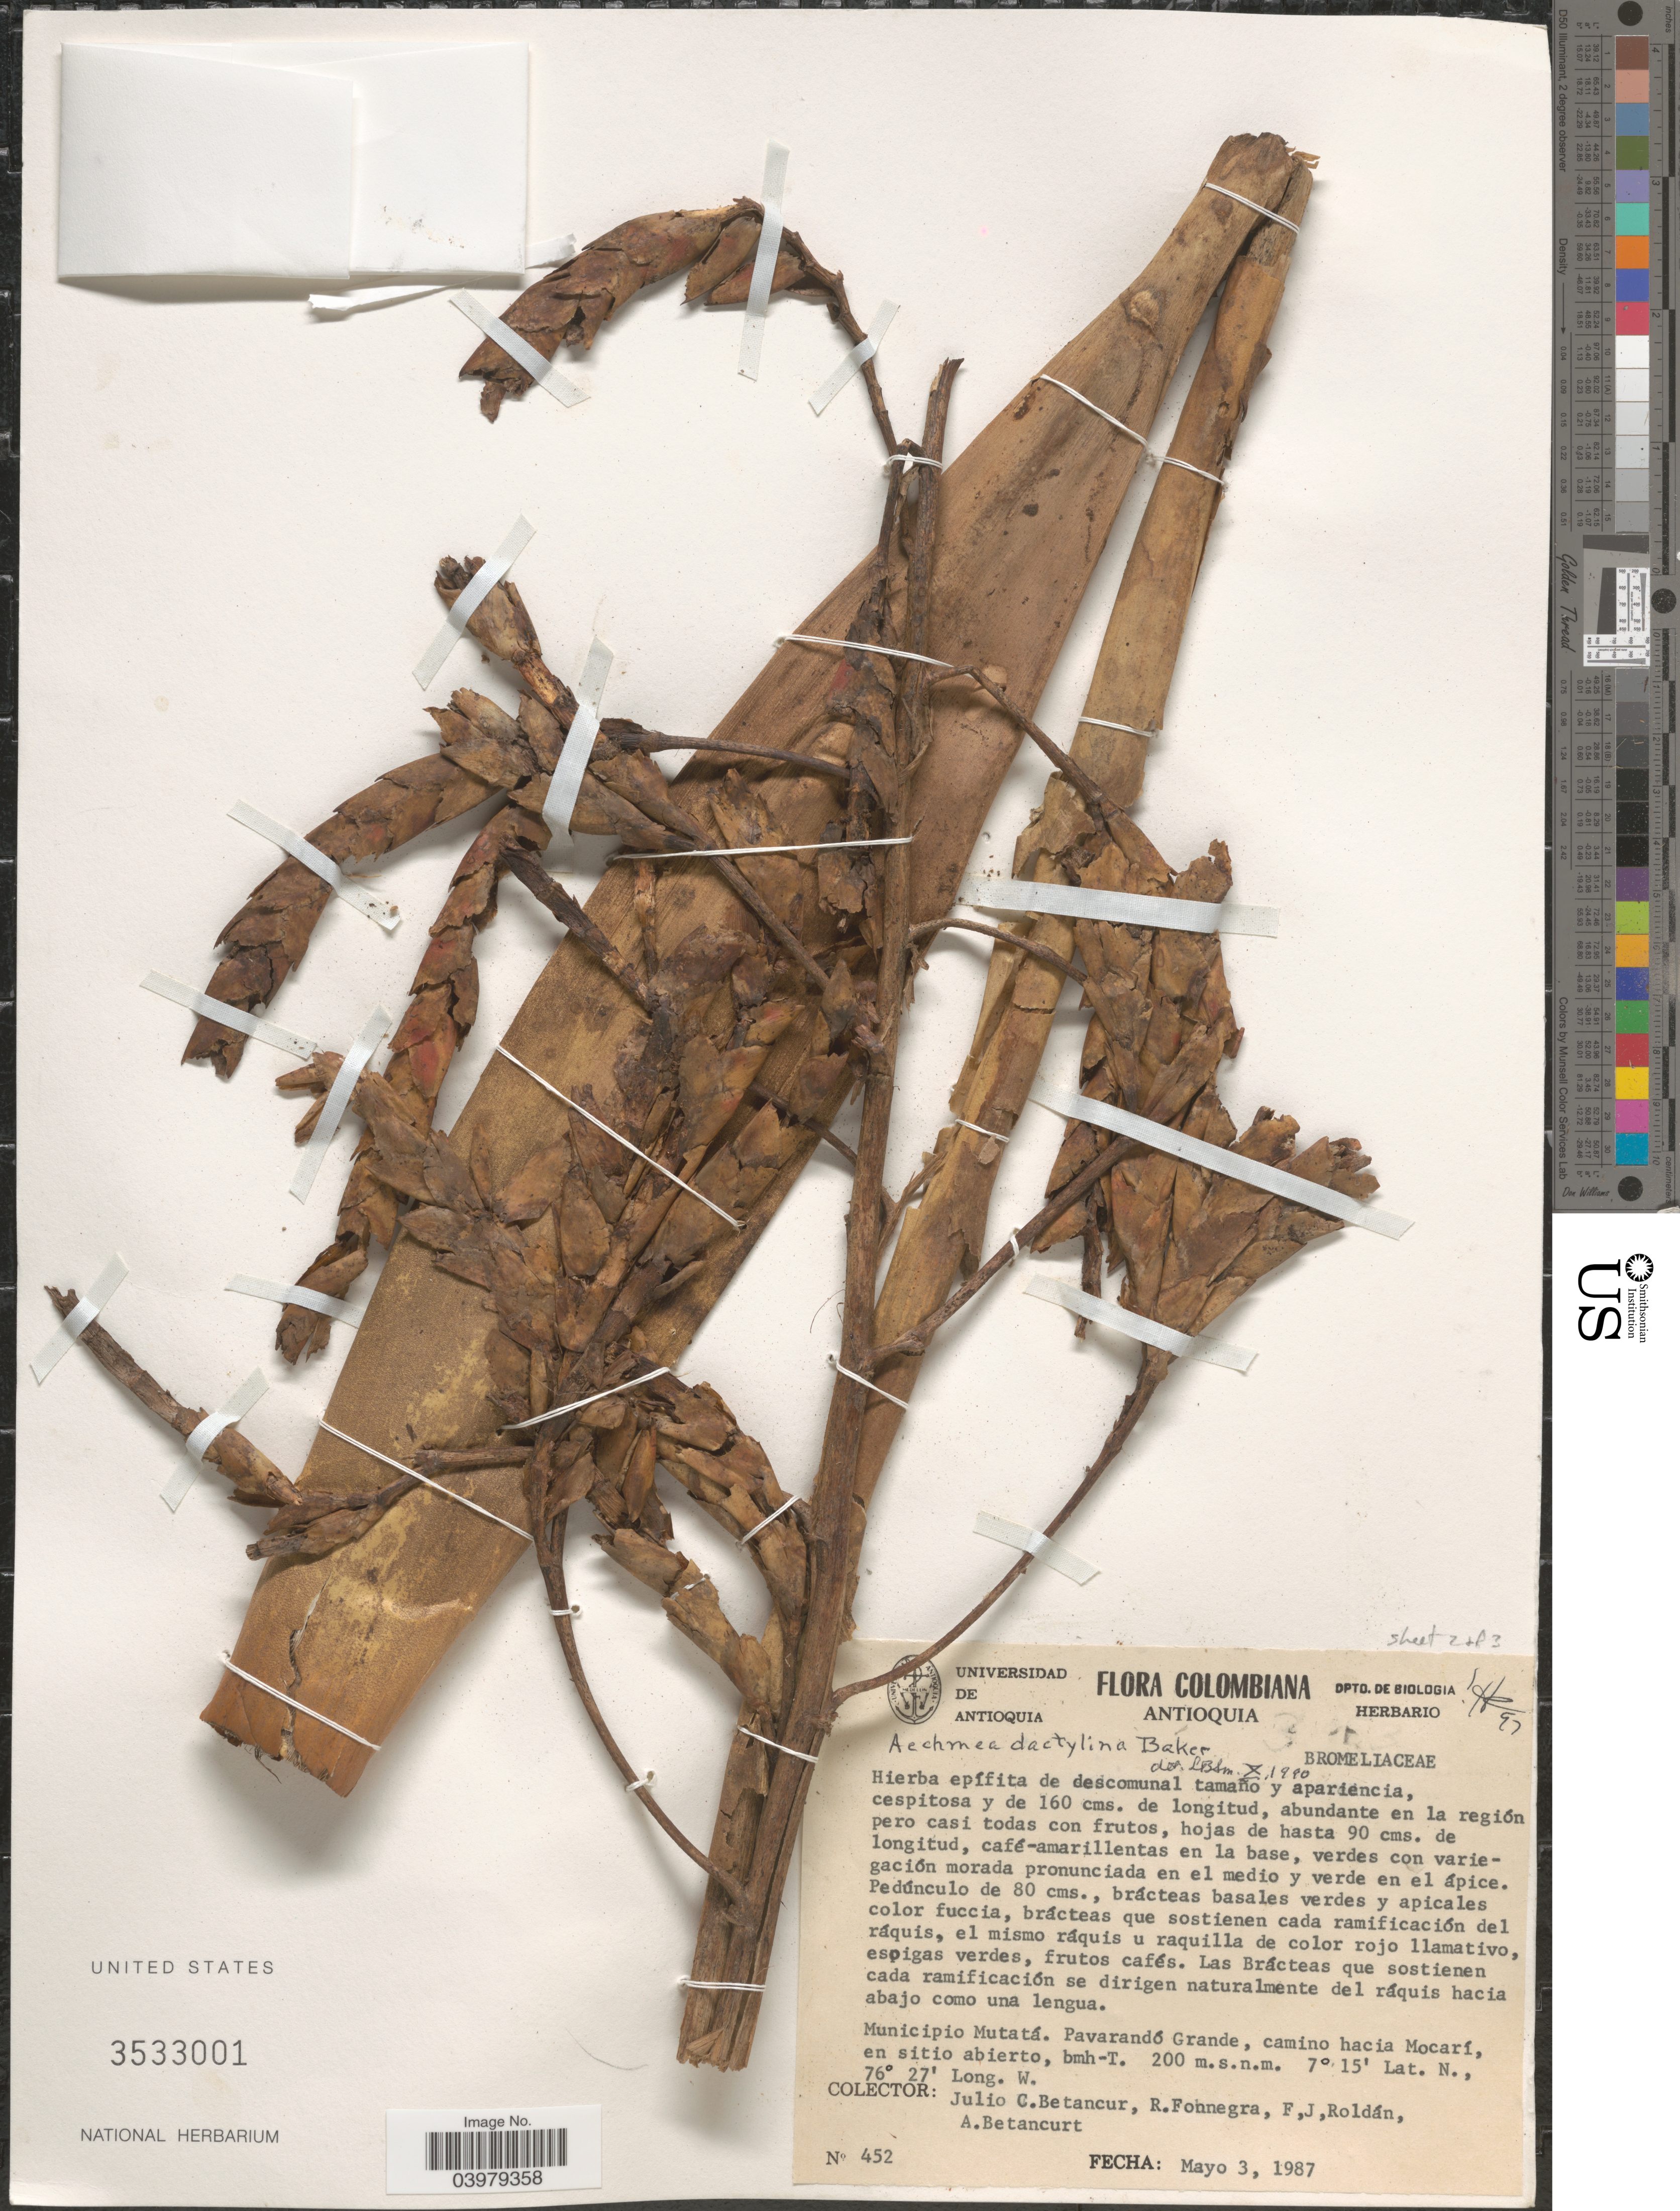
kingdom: Plantae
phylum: Tracheophyta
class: Liliopsida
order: Poales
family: Bromeliaceae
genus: Aechmea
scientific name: Aechmea dactylina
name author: Baker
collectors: J. C. Betancur, R. Fonnegra G., F. J. Roldán & A. Betancurt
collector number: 452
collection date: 1987-05-03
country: Colombia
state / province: Antioquia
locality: Municipio Mutatá. Pavarandó Grande, camino hacia Mocarí, en sitio abierto.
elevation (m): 200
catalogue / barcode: US 3533001